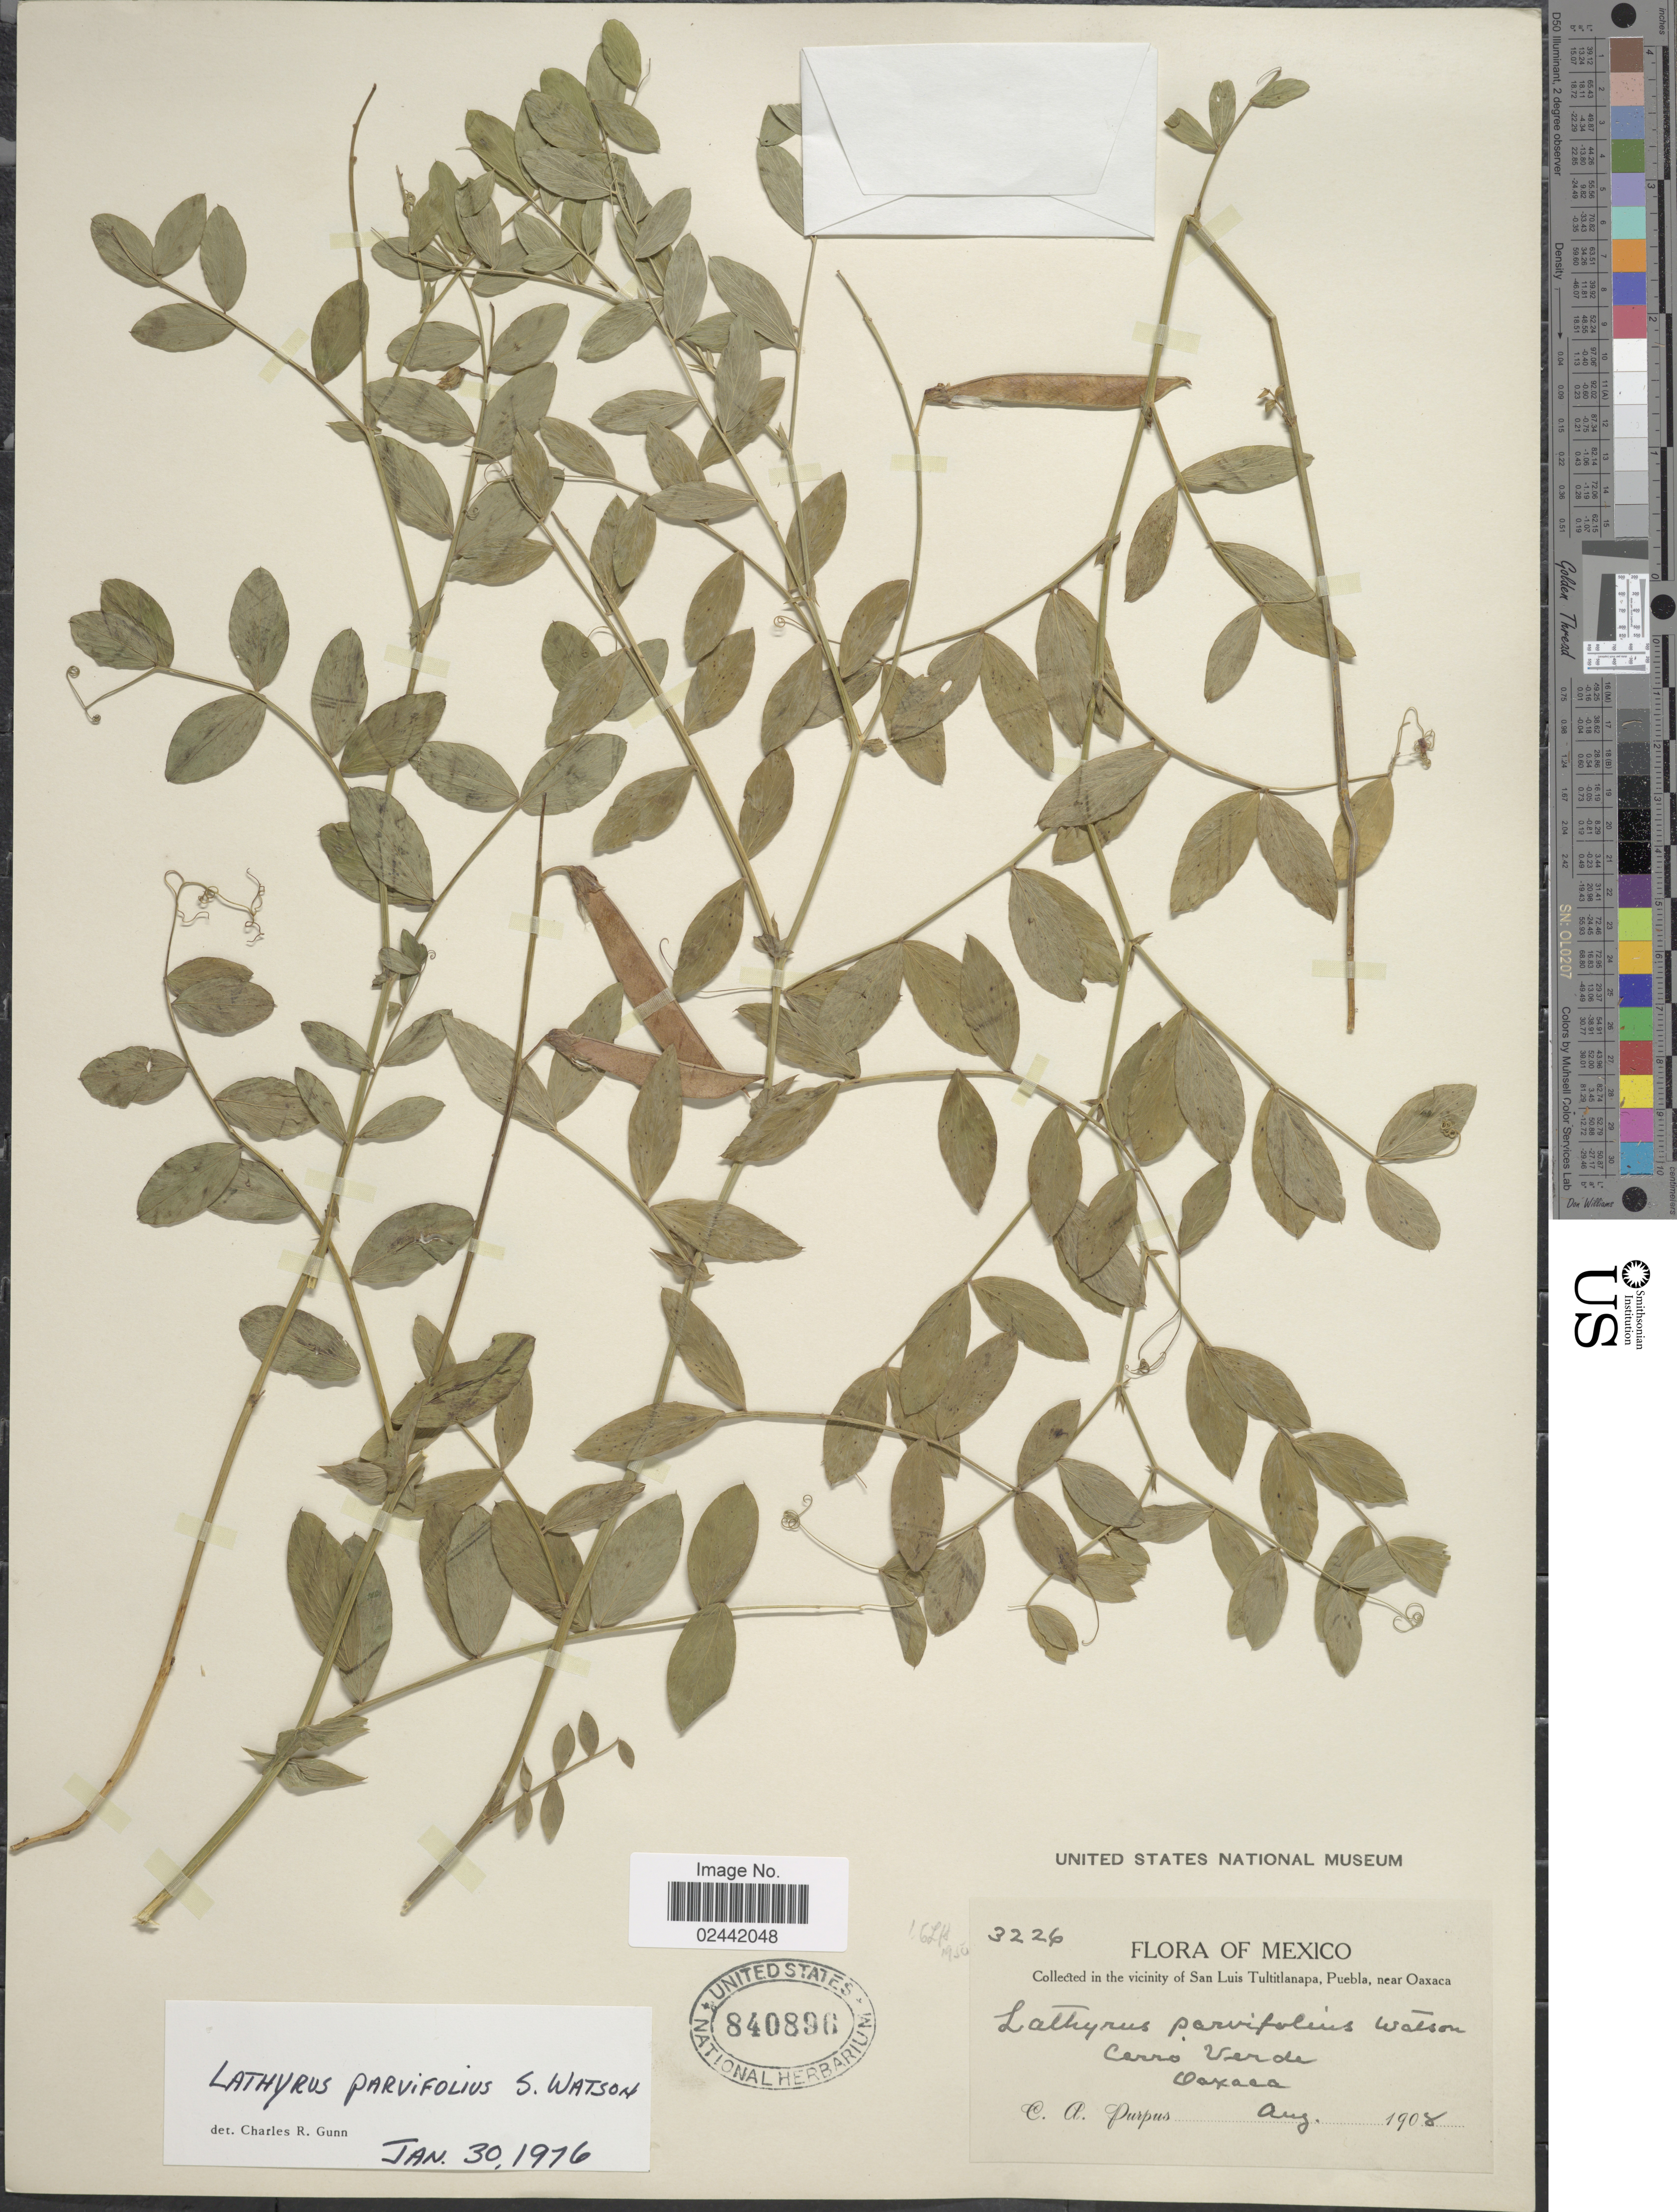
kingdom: Plantae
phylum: Tracheophyta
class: Magnoliopsida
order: Fabales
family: Fabaceae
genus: Lathyrus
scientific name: Lathyrus parvifolius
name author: S. Watson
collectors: C. A. Purpus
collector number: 3226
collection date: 1908-08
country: Mexico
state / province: Oaxaca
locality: Vicinity of San Luis Tultitlanapa, Puebla, near Oaxaca. Cerro Verde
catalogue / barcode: US 840896